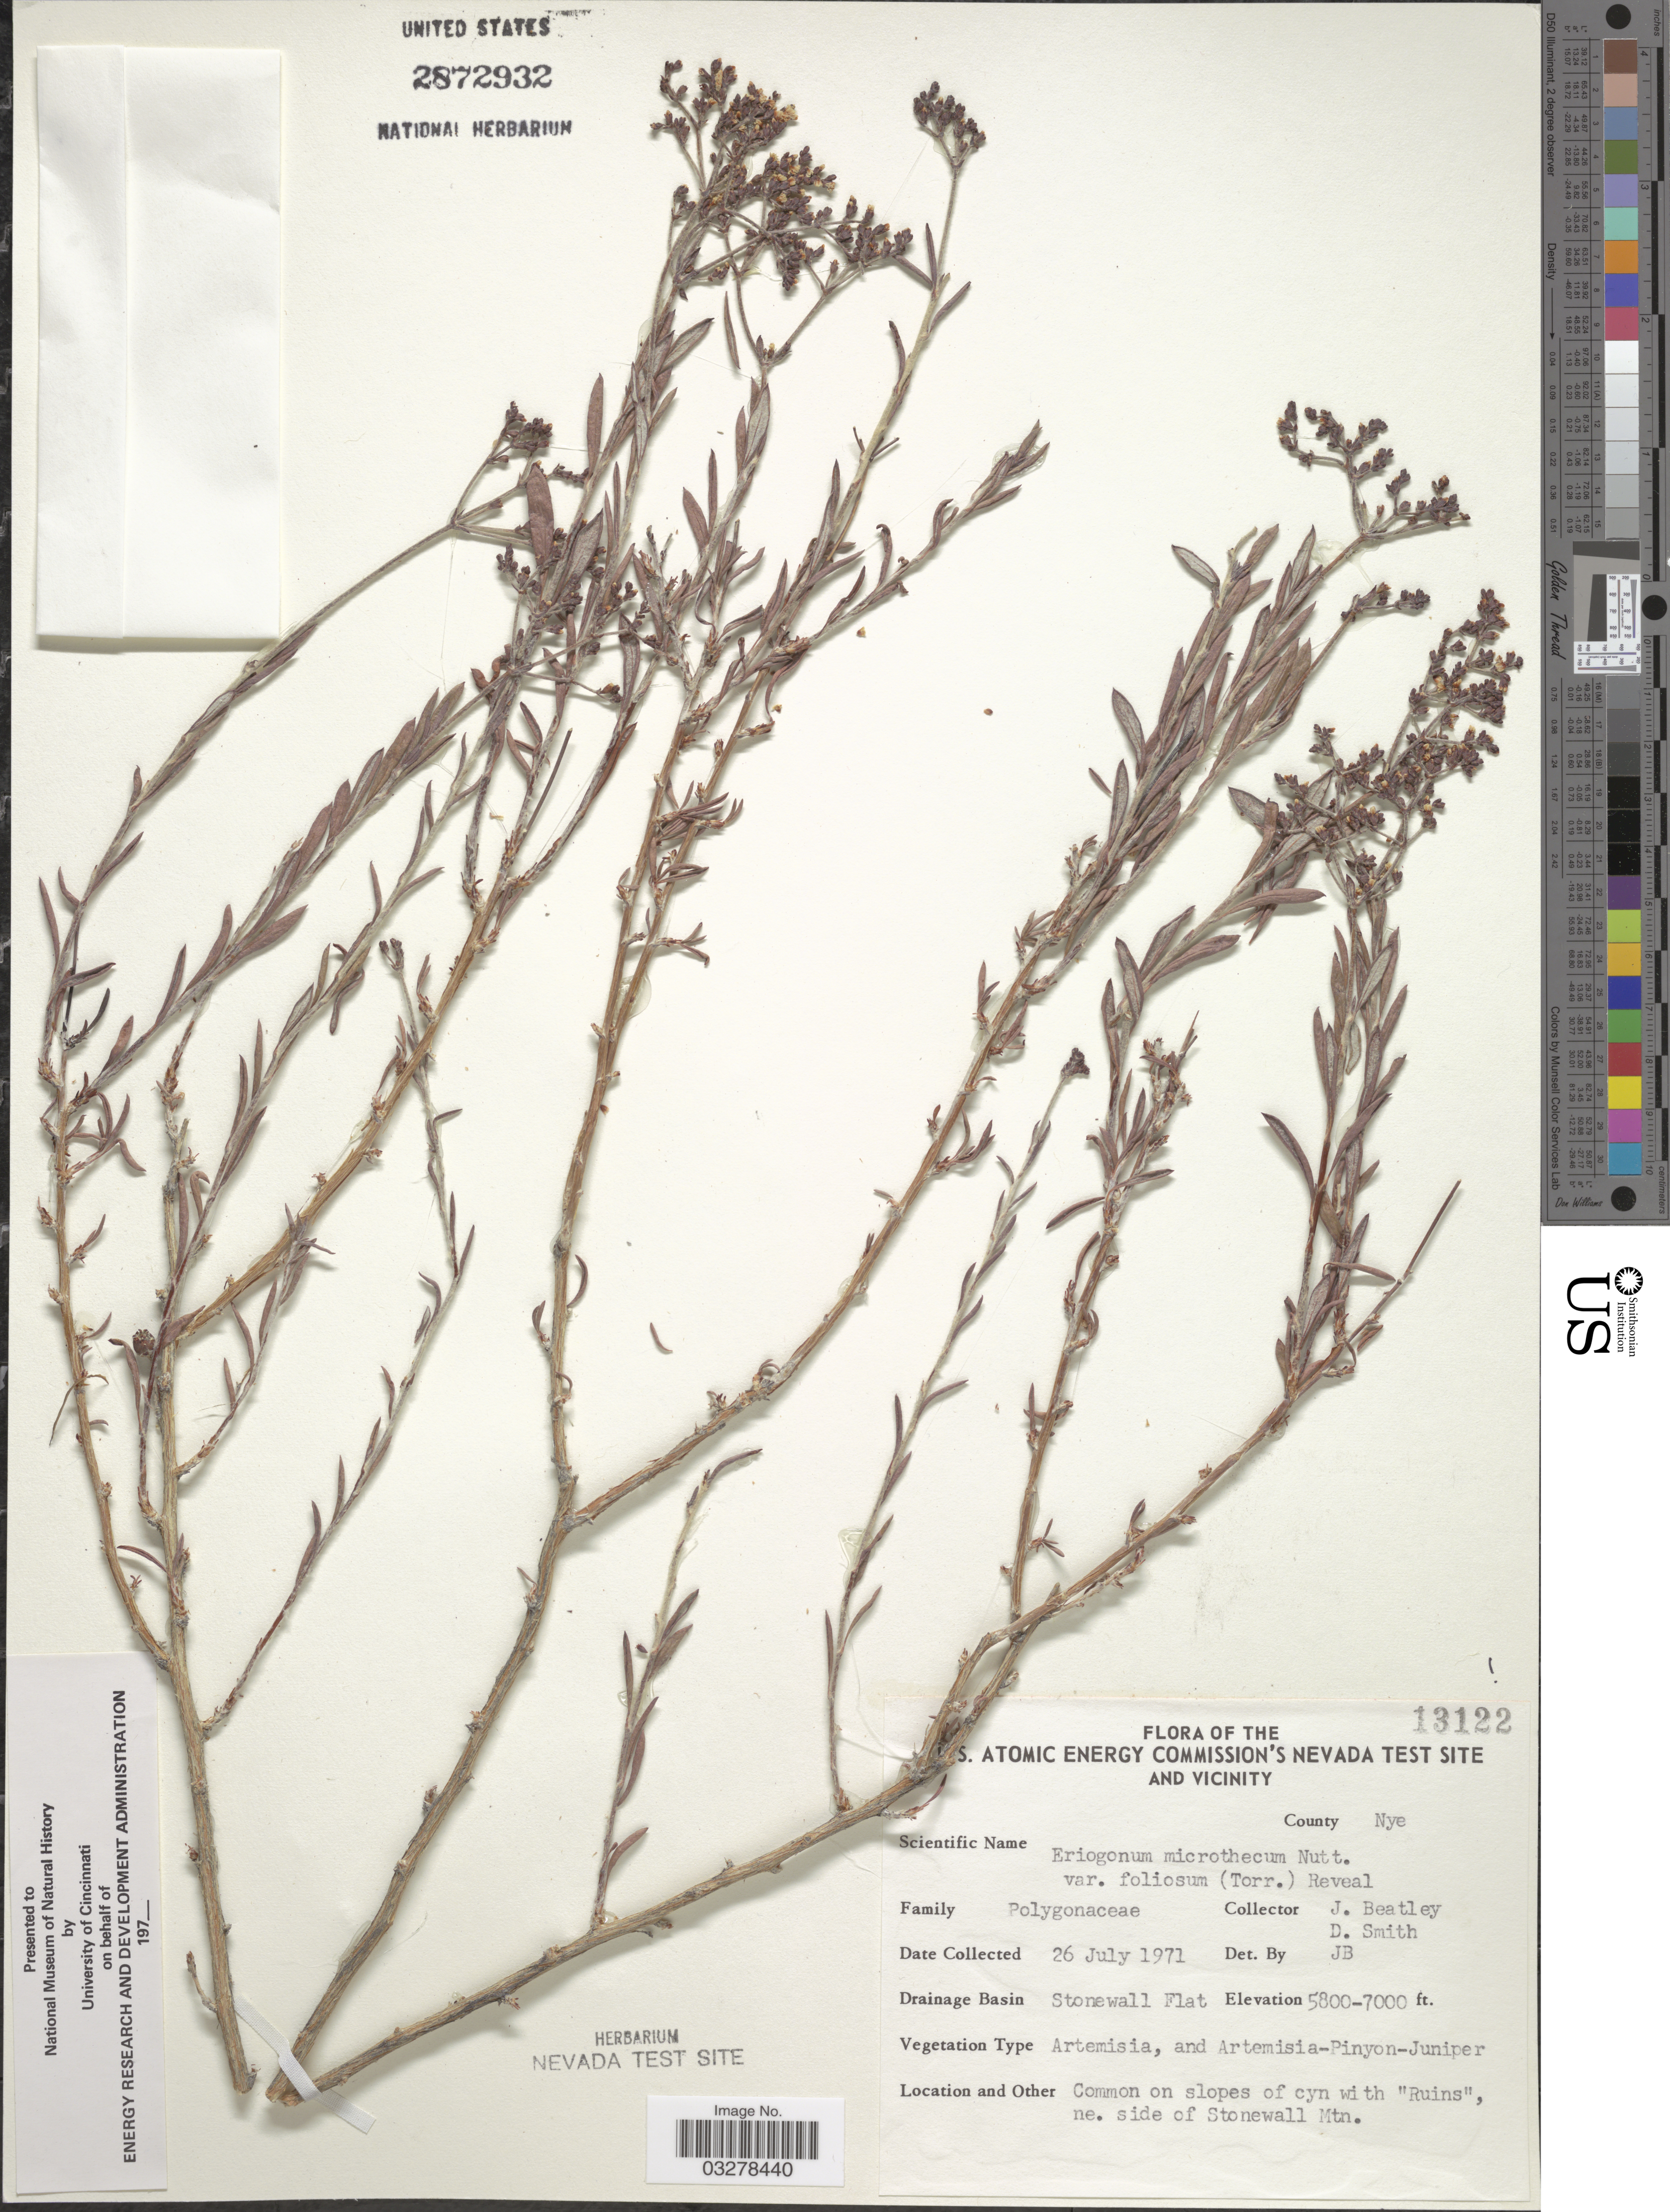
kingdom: Plantae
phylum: Tracheophyta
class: Magnoliopsida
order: Caryophyllales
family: Polygonaceae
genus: Eriogonum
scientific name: Eriogonum microtheca var. foliosum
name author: (Torr. & A. Gray) Reveal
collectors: J. C. Beatley & D. Smith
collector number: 13122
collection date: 1971-07-26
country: United States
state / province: Nevada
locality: U.S. Atomic Energy Commission's Nevada Test Site and Vicinity. County Nye. Drainage Basin Stonewall Flat. Common on slopes of cyn with "Ruins", ne. side of Stonewall Mtn.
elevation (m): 1768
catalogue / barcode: US 2872932